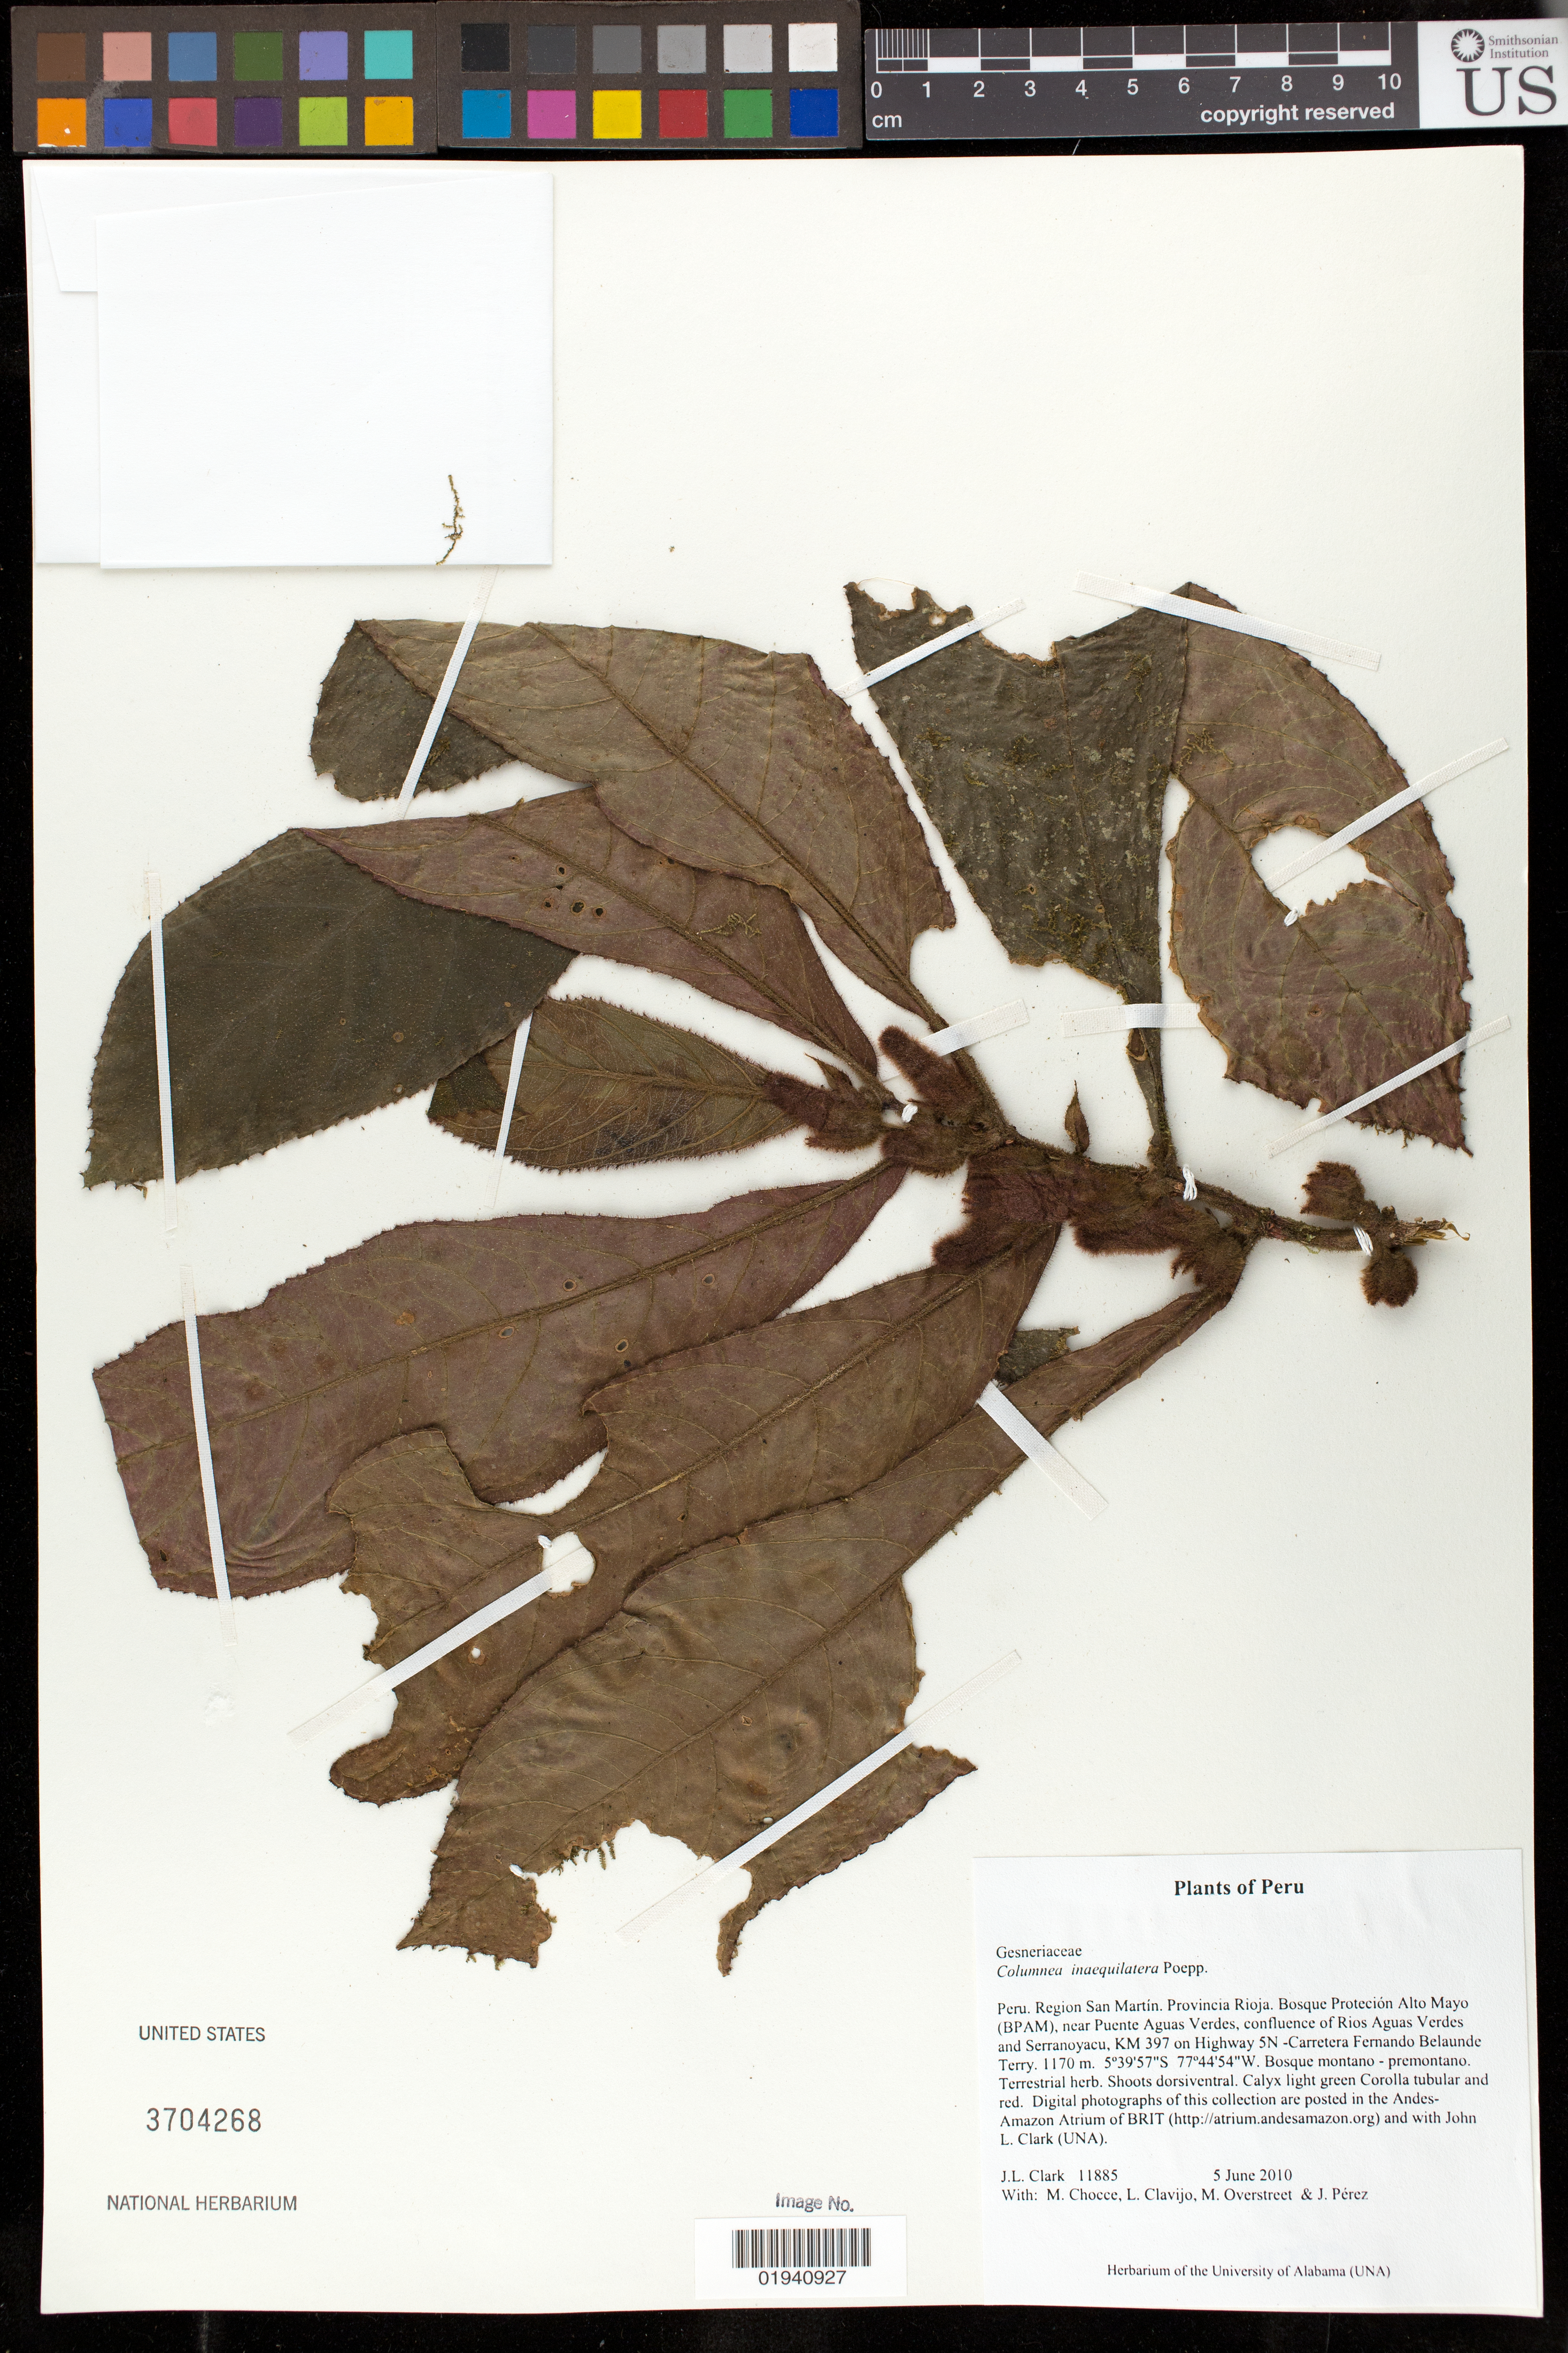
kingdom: Plantae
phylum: Tracheophyta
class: Magnoliopsida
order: Lamiales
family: Gesneriaceae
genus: Columnea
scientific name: Columnea inaequilatera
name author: Poepp.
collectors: J. L. Clark, M. Chocce, L. Clavijo, M. Overstreet & J. Perez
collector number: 11885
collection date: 2010-06-05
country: Peru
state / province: San Martín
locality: Region San Martin. Provincia Rioja. Bosque Protection Alto Mayo (BPAM), near Puente Aguas Verdes, confluence of Rios Aguas Verdes and Serranoyacu, KM 397 on Highway 5N - Carretera Fernando Belaunde Terry.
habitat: Bosque montano-premontano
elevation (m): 1700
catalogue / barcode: US 3704268